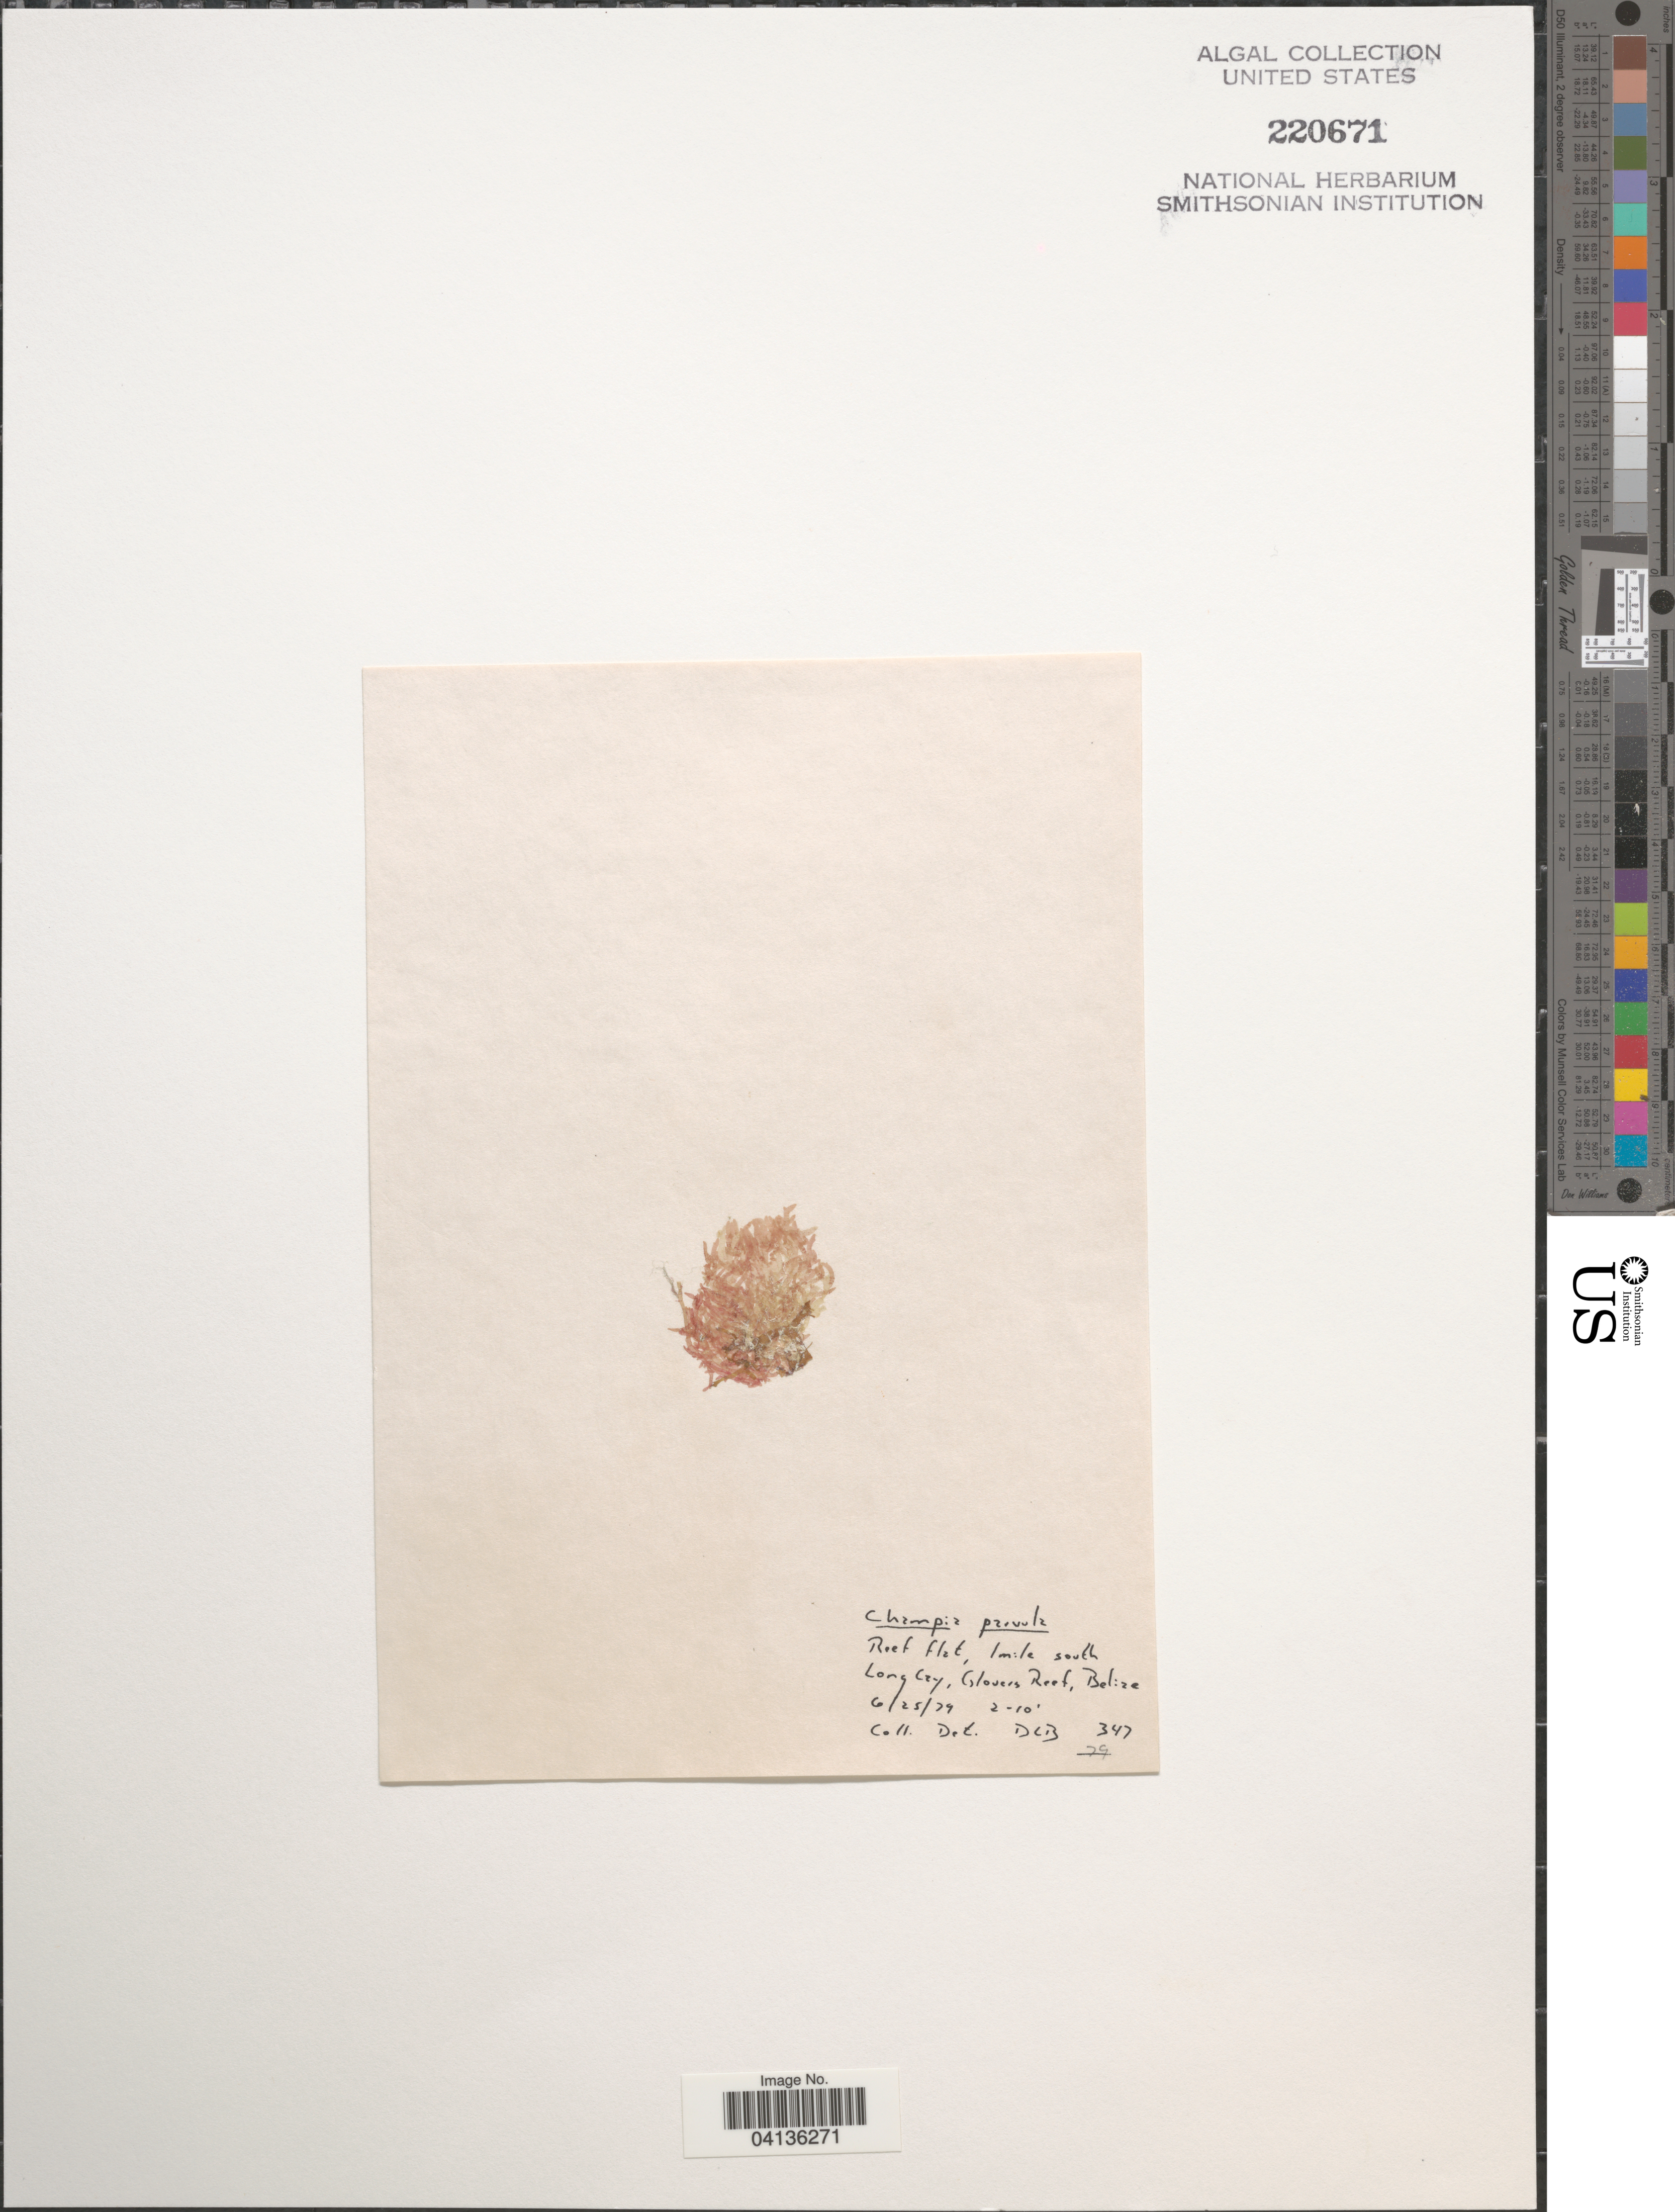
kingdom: Plantae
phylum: Rhodophyta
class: Florideophyceae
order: Rhodymeniales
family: Champiaceae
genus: Champia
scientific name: Champia parvula var. prostrata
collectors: D. L. B.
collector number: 347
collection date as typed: Transcribed d/m/y: 25/6/79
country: Belize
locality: Reef flat, 1 mile south Long Cay, Glovers Reef.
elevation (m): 1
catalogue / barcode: US 220671